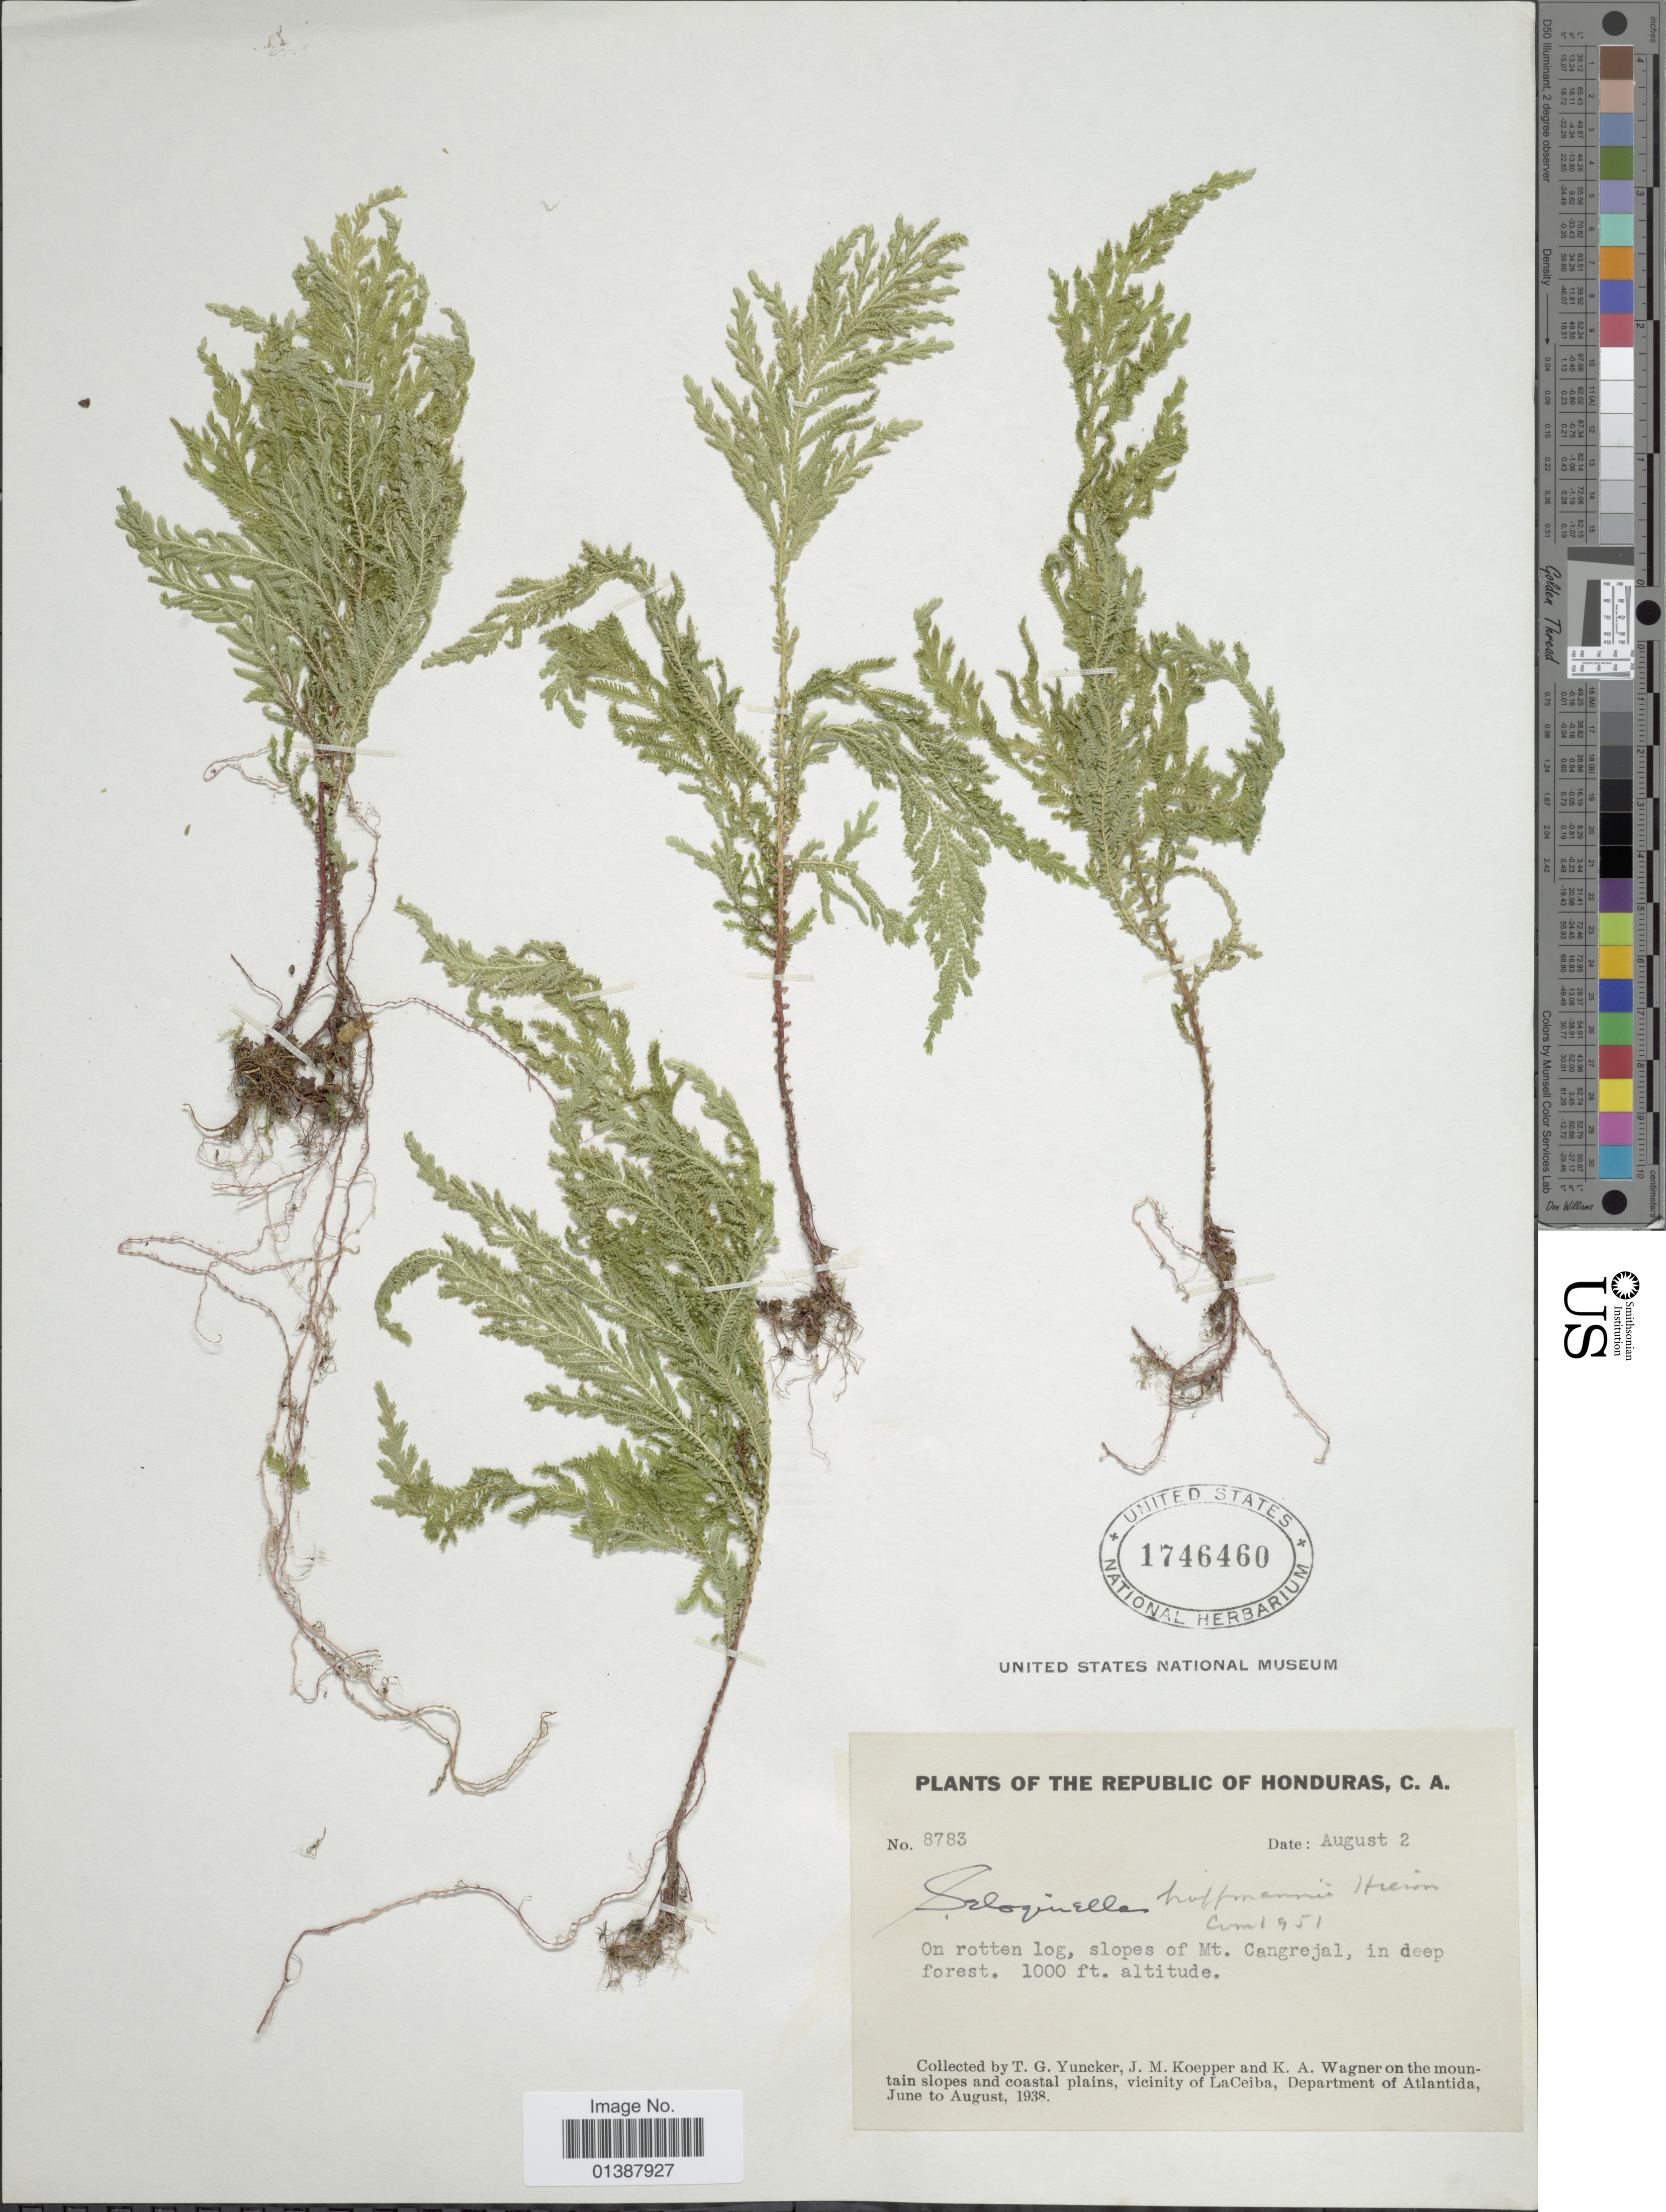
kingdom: Plantae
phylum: Tracheophyta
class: Lycopodiopsida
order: Selaginellales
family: Selaginellaceae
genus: Selaginella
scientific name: Selaginella hoffmannii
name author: Hieron.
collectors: T. G. Yuncker, J. M. Koepper & K. A. Wagner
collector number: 8783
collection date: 1938-08-02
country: Honduras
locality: The Republic of Honduras, C.A., on slopes log, slopes of Mt Cangrejal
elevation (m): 305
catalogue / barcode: US 1746460